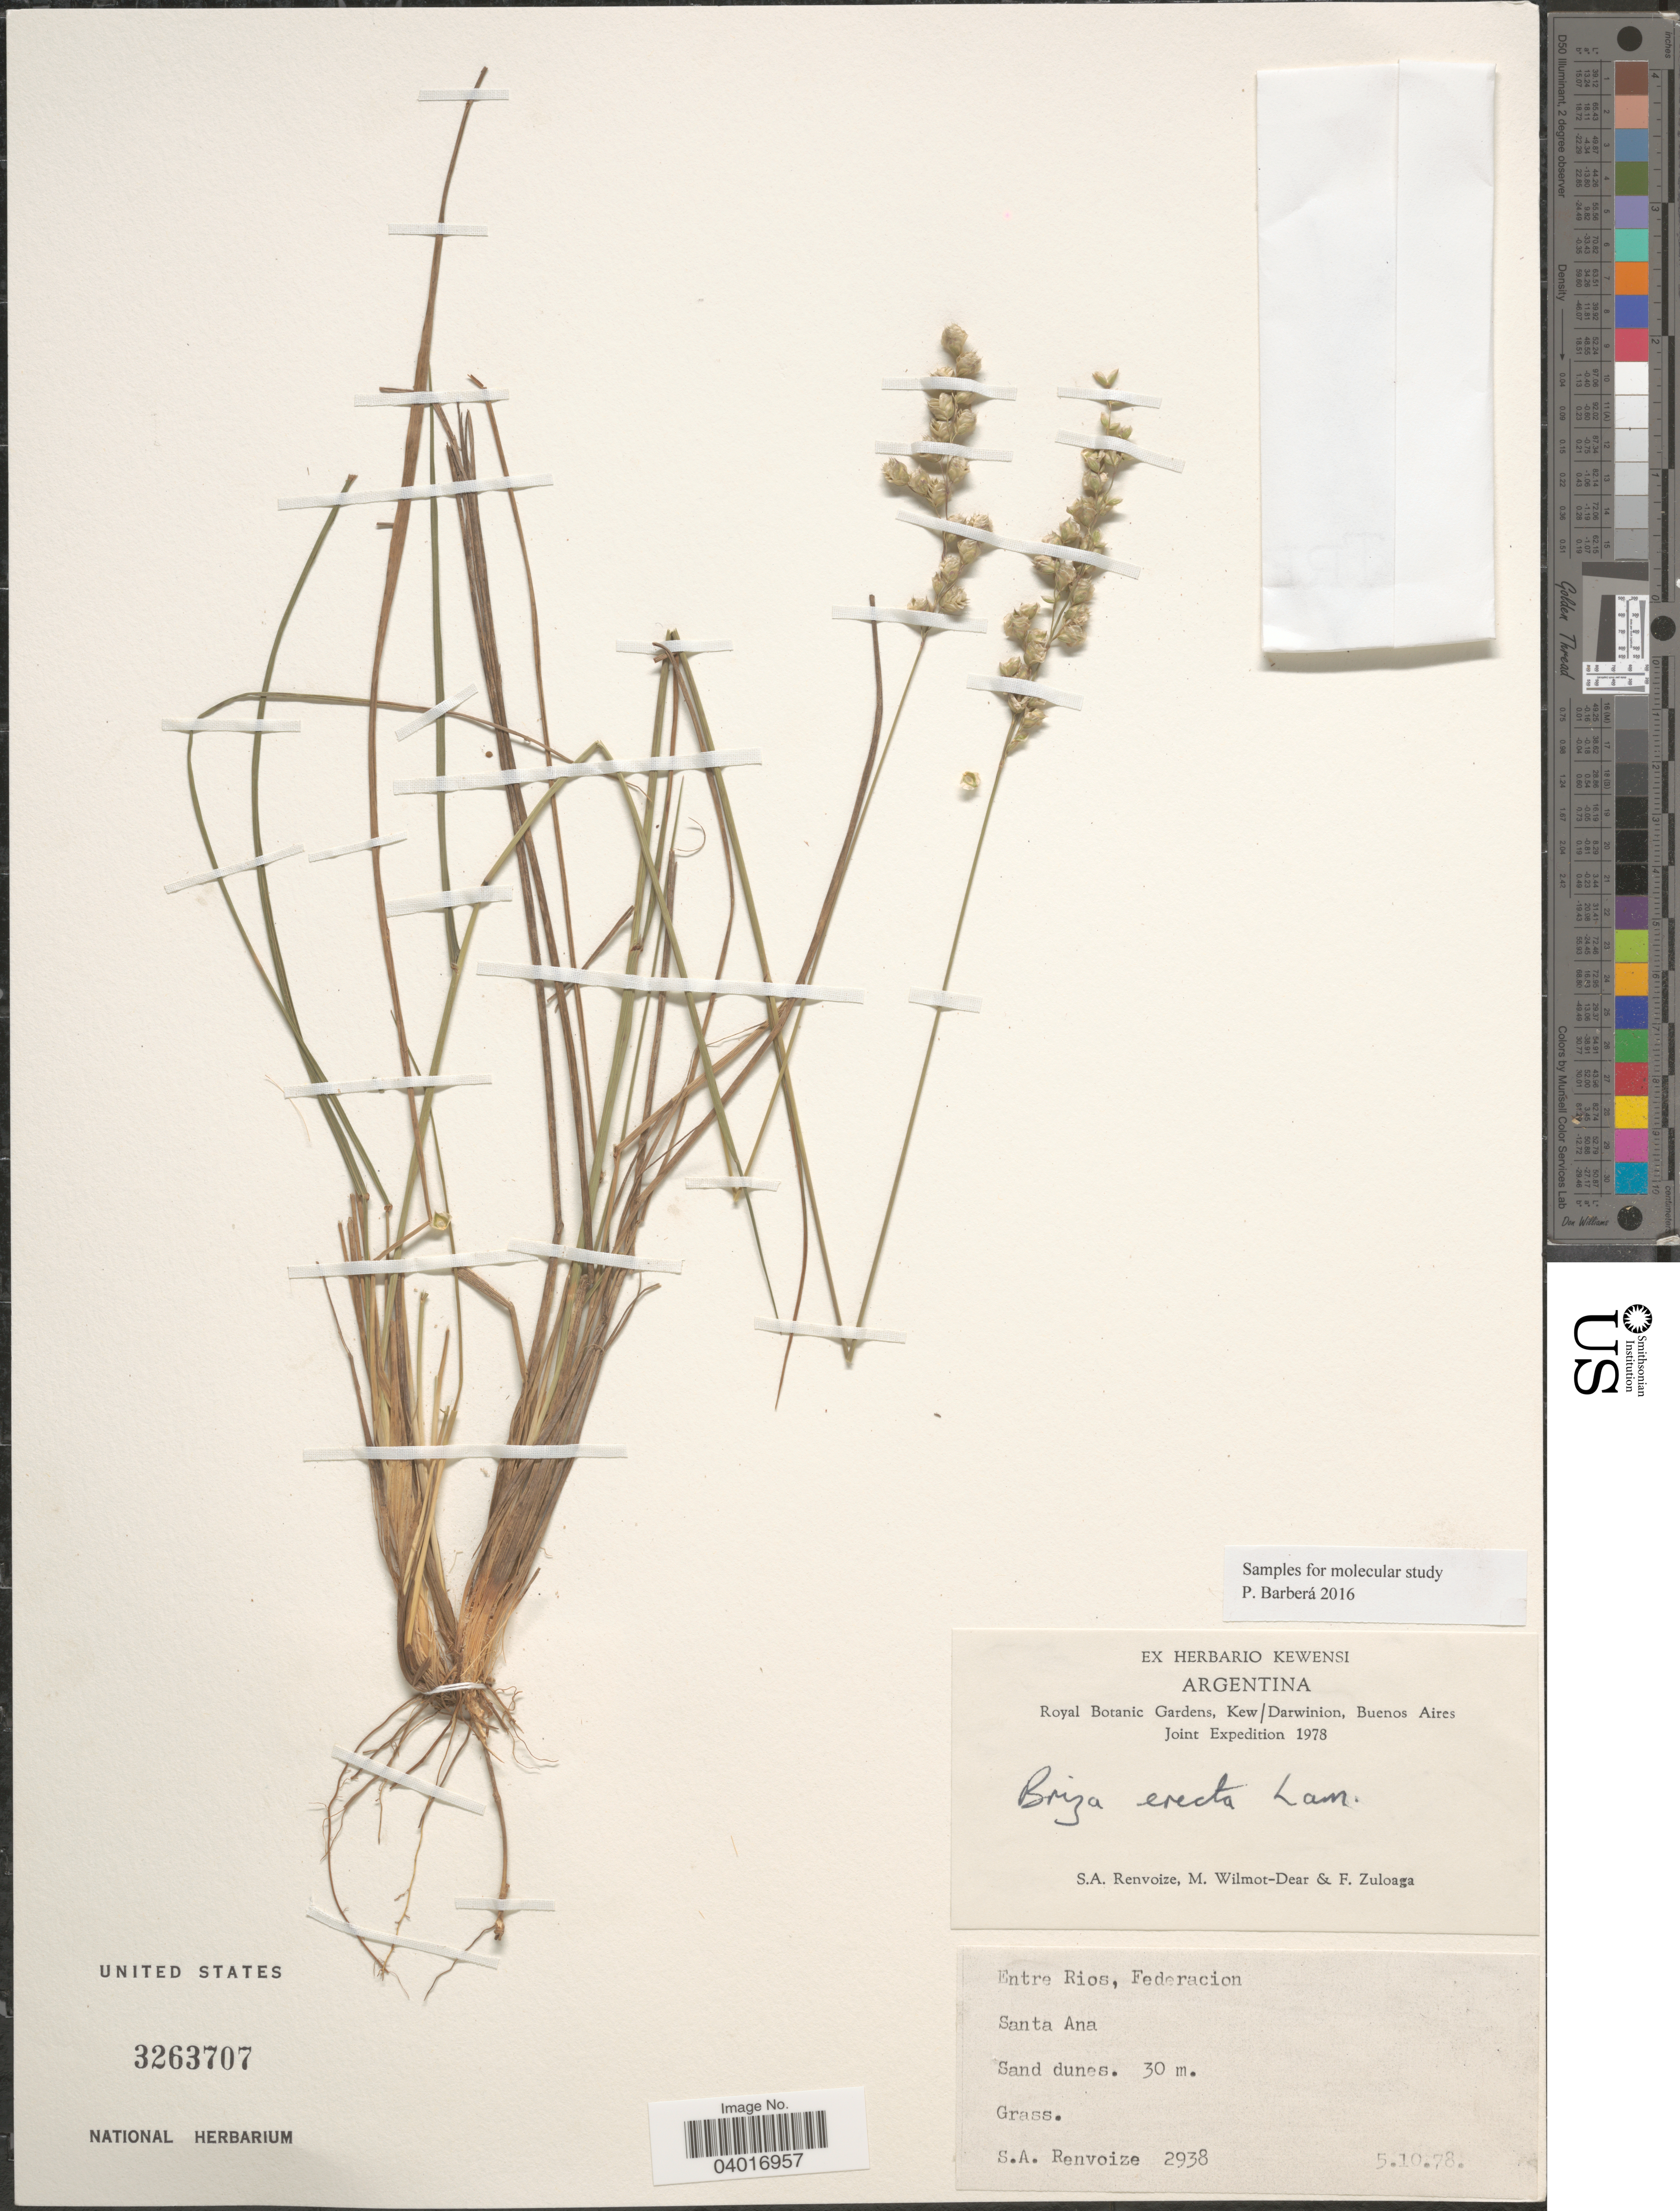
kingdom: Plantae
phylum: Tracheophyta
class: Liliopsida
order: Poales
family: Poaceae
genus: Chascolytrum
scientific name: Chascolytrum erectum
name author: (Lam.) Desv.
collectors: S. A. Renvoize, M. Wilmot-Dear & F. Zuloaga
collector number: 2938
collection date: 1978-10-05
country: Argentina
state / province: Entre Rios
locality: Federacion. Santa Ana.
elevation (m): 30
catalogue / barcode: US 3263707